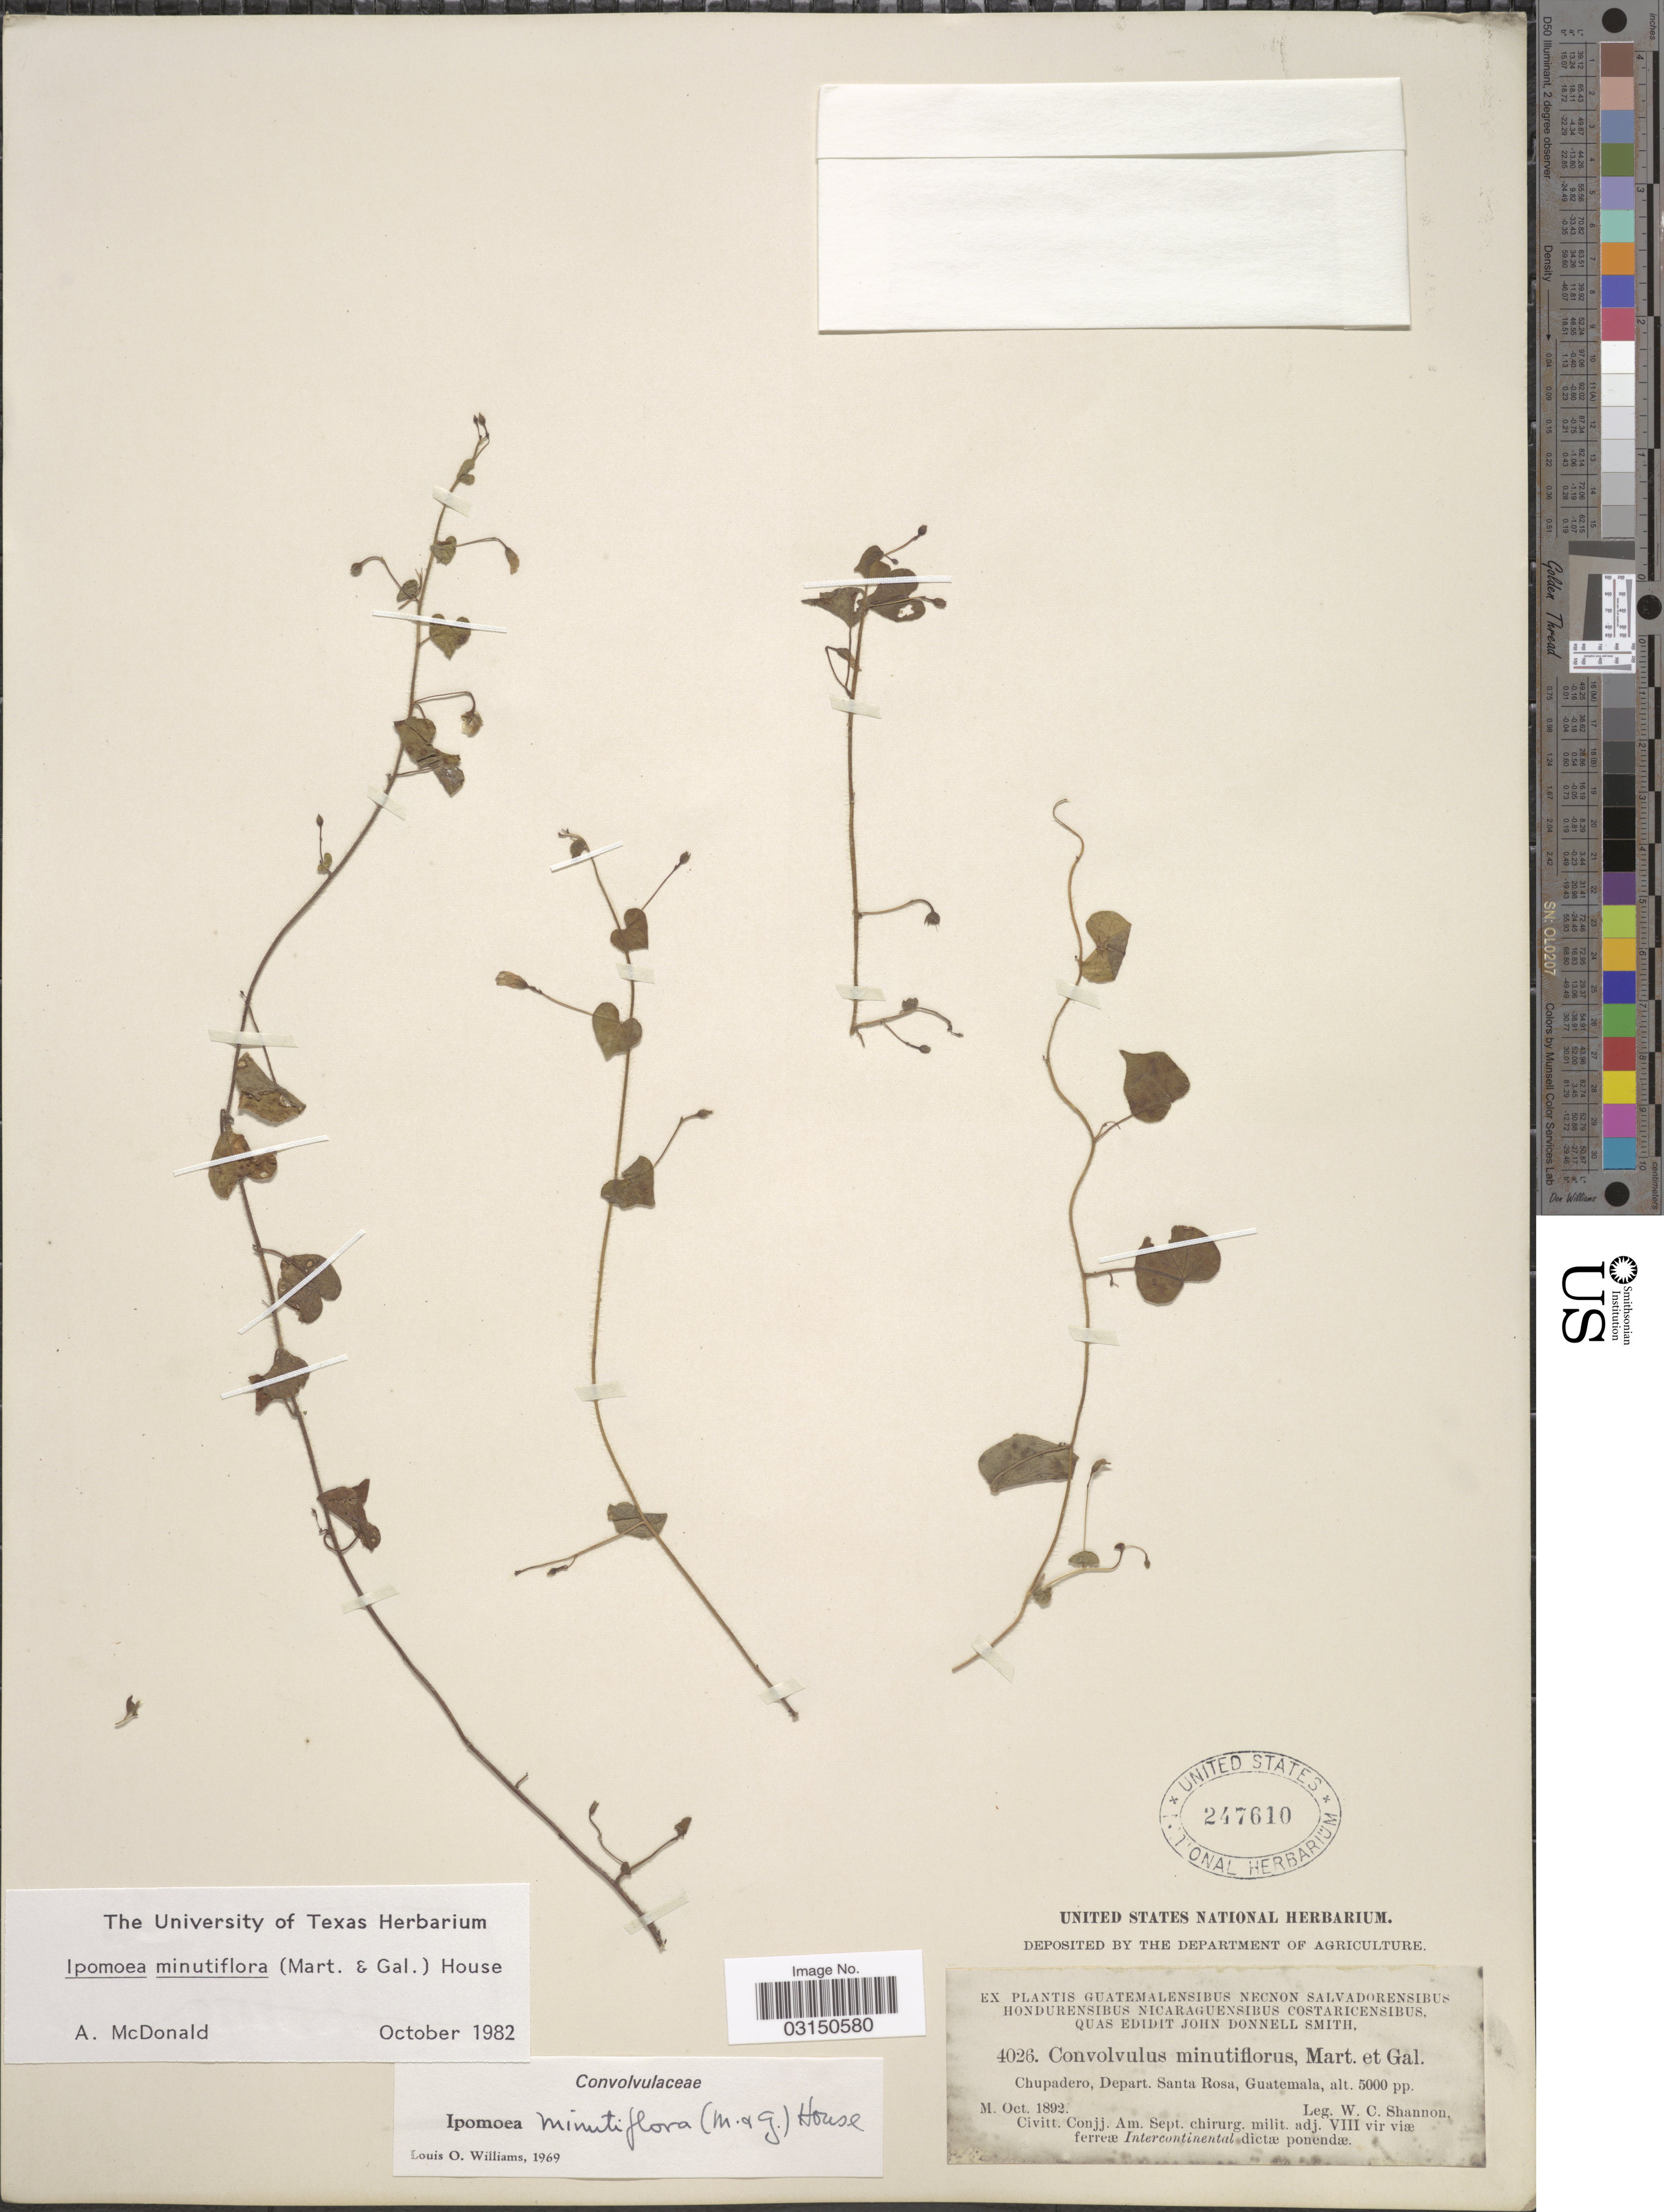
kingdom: Plantae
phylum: Tracheophyta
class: Magnoliopsida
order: Solanales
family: Convolvulaceae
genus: Ipomoea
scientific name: Ipomoea minutiflora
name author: (M. Martens) House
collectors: W. C. Shannon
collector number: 4026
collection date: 1892-10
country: Guatemala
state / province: Santa Rosa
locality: Chupadero, Depart. Santa Rosa.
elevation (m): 1524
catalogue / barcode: US 247610